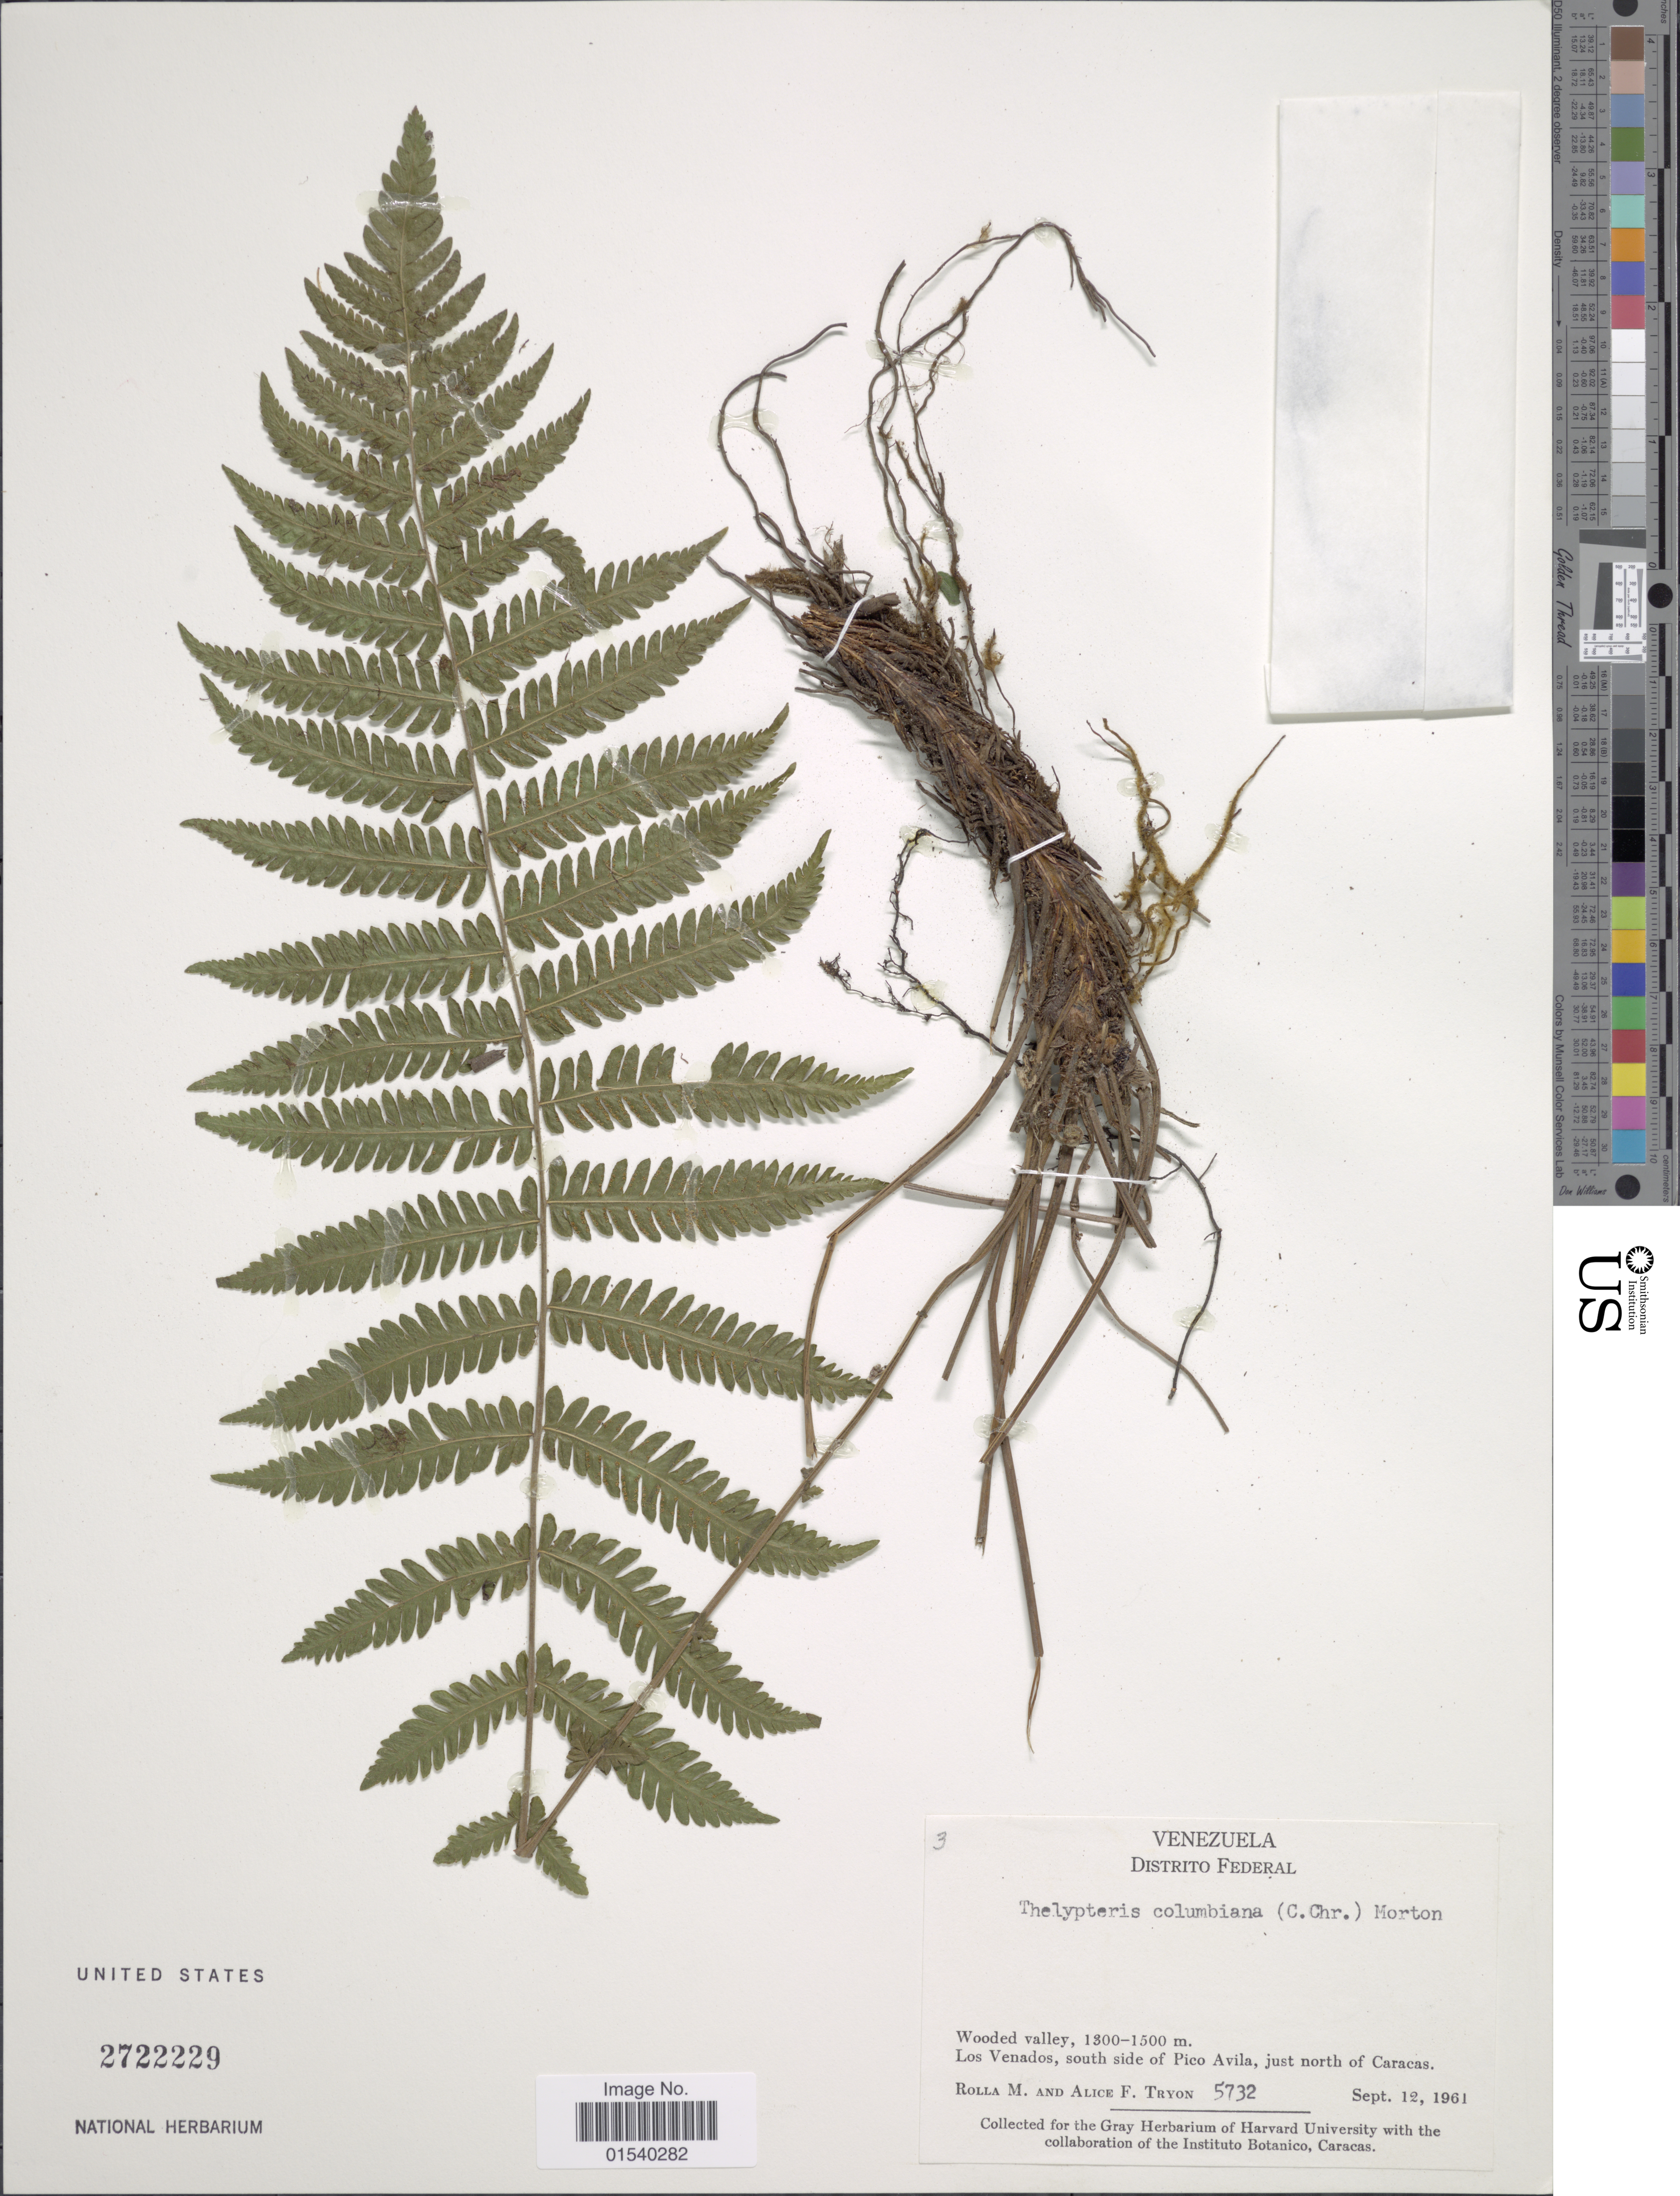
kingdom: Plantae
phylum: Tracheophyta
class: Polypodiopsida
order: Polypodiales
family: Thelypteridaceae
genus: Amauropelta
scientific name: Amauropelta oligocarpa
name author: (Humb. & Bonpl. ex Willd.) Pic. Serm.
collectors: R. M. Tryon & A. F. Tryon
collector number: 5732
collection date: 1961-09-12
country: Venezuela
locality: Distrito Federal, Wooded valley, Los Venados, south side of Pico Avila, just north of Caracas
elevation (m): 1300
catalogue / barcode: US 2722229